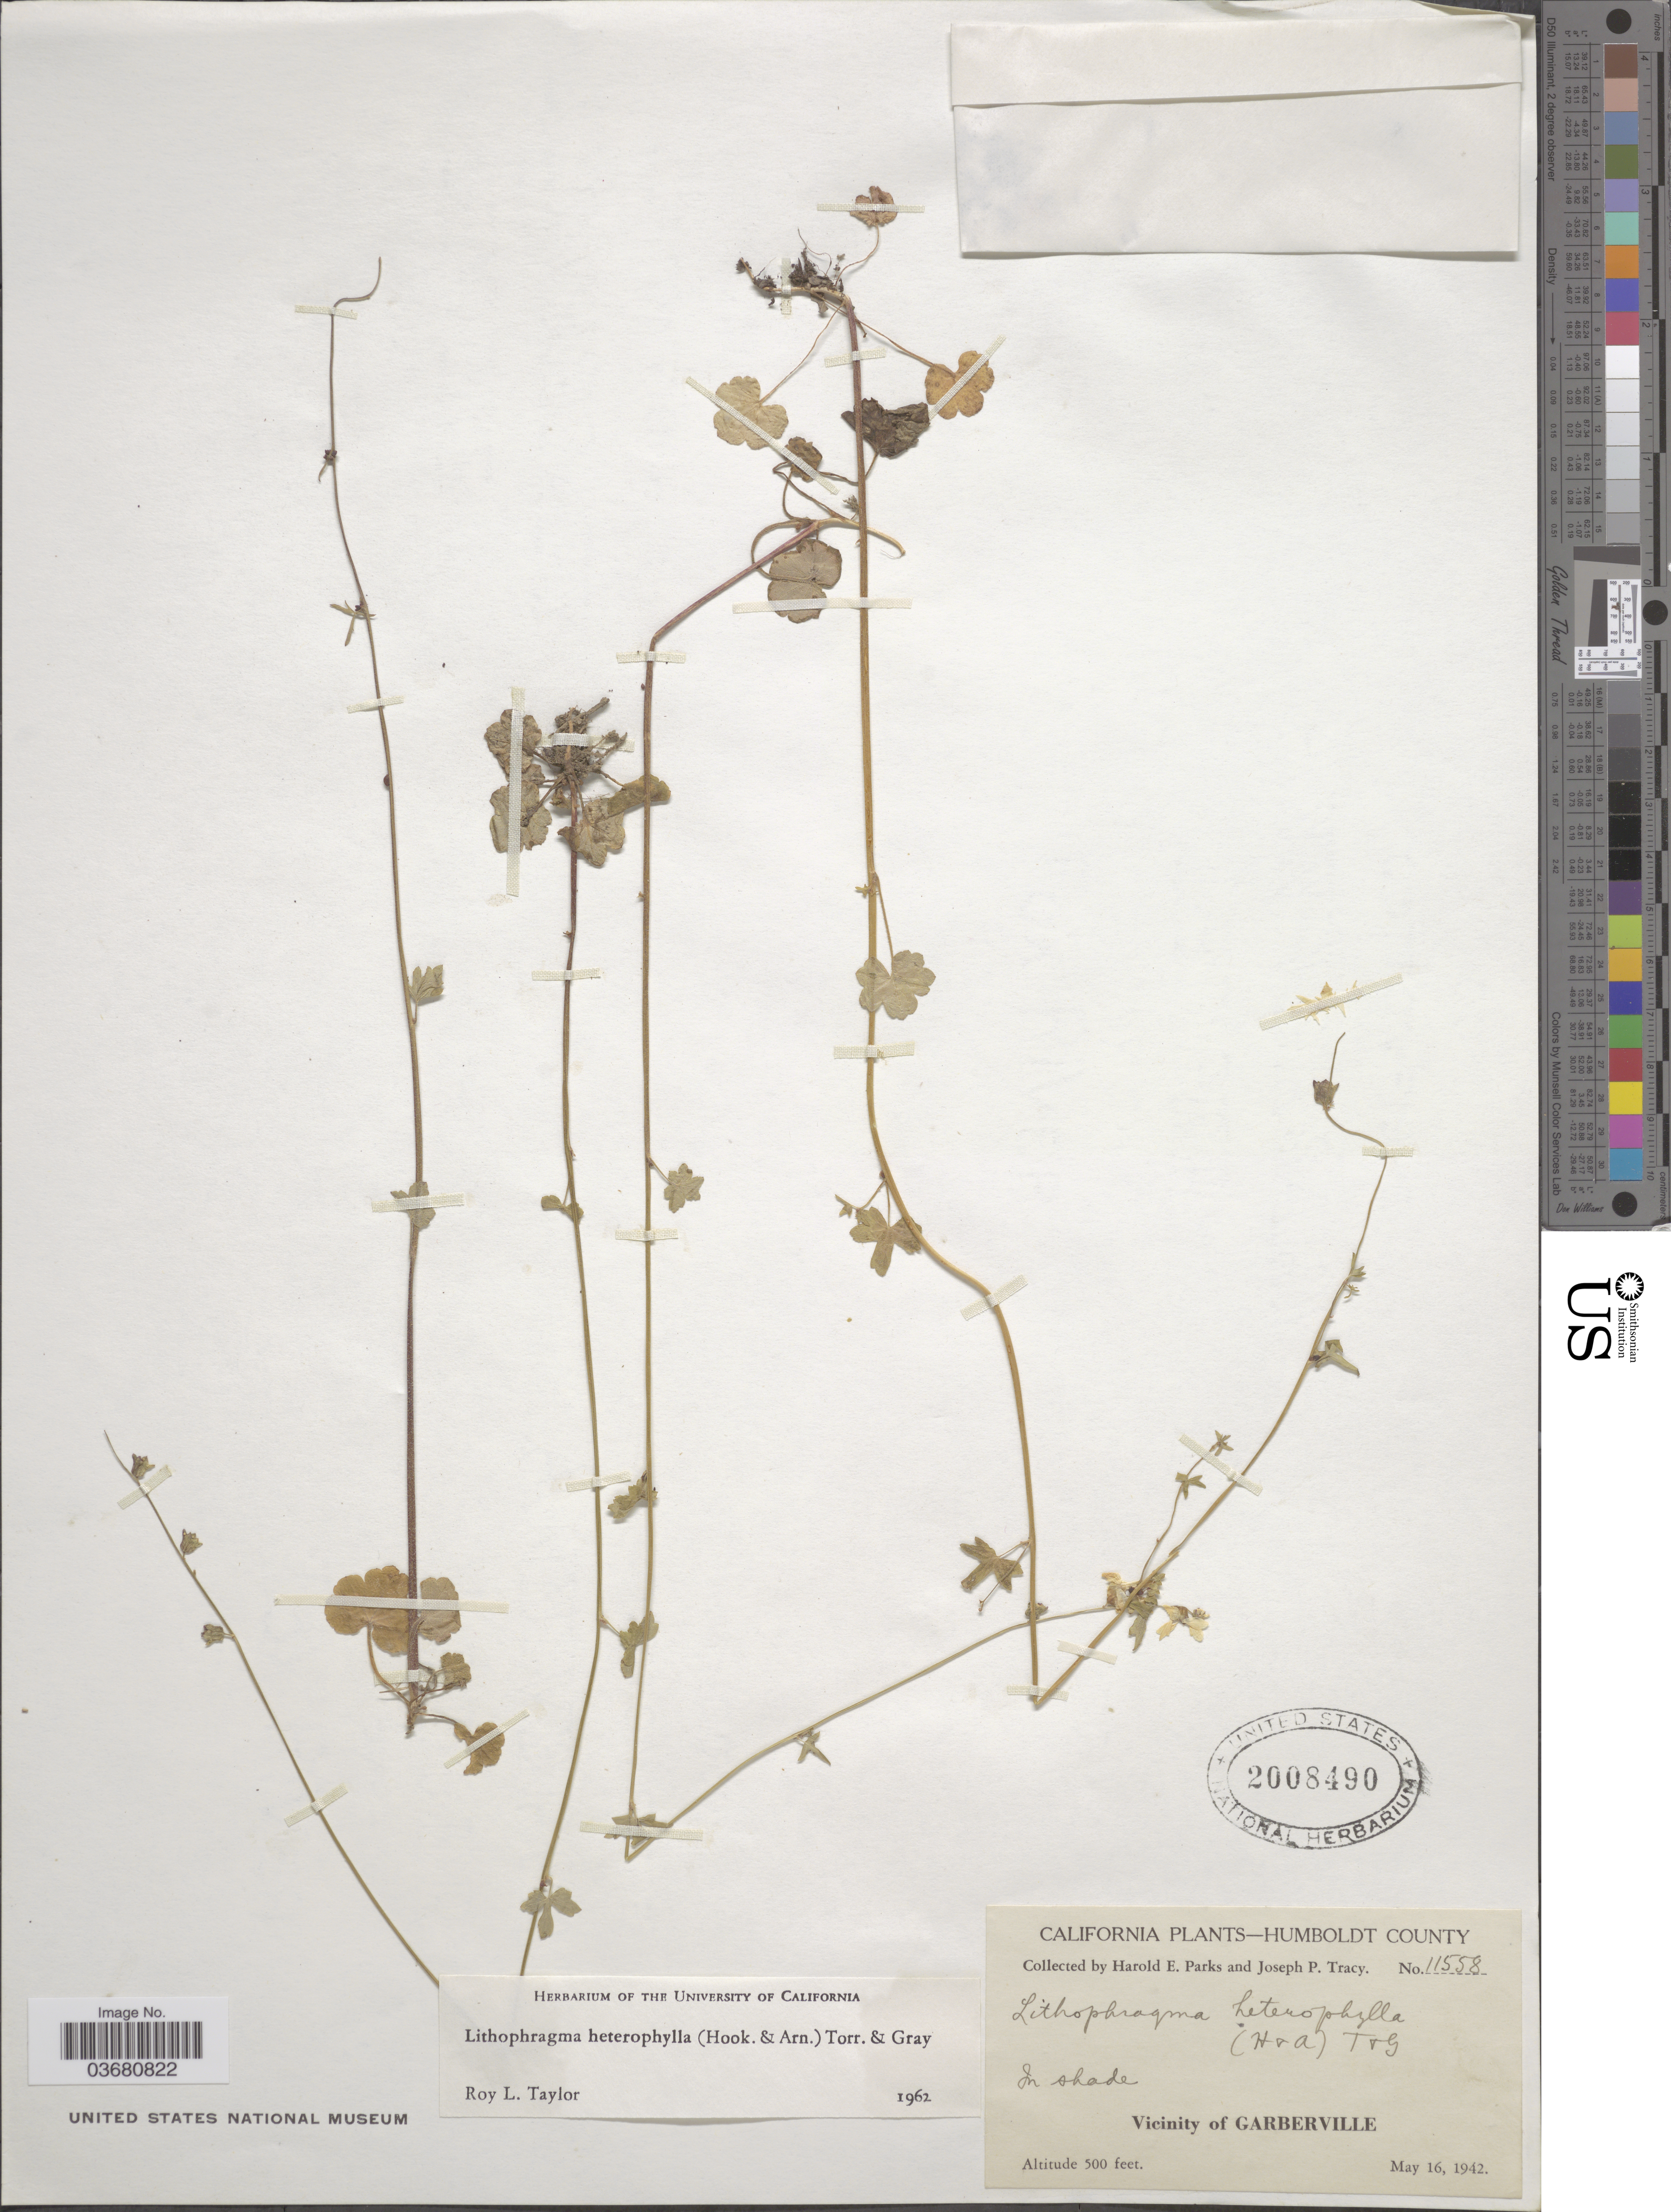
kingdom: Plantae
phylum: Tracheophyta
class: Magnoliopsida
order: Saxifragales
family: Saxifragaceae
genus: Lithophragma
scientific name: Lithophragma heterophyllum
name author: (Hook. & Arn.) Hook. & Arn.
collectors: H. E. Parks & J. Tracy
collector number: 11558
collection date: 1942-05-16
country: United States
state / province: California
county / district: Humboldt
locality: Humboldt County. In shade. Vicinity of Garberville.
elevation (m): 152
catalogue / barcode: US 2008490